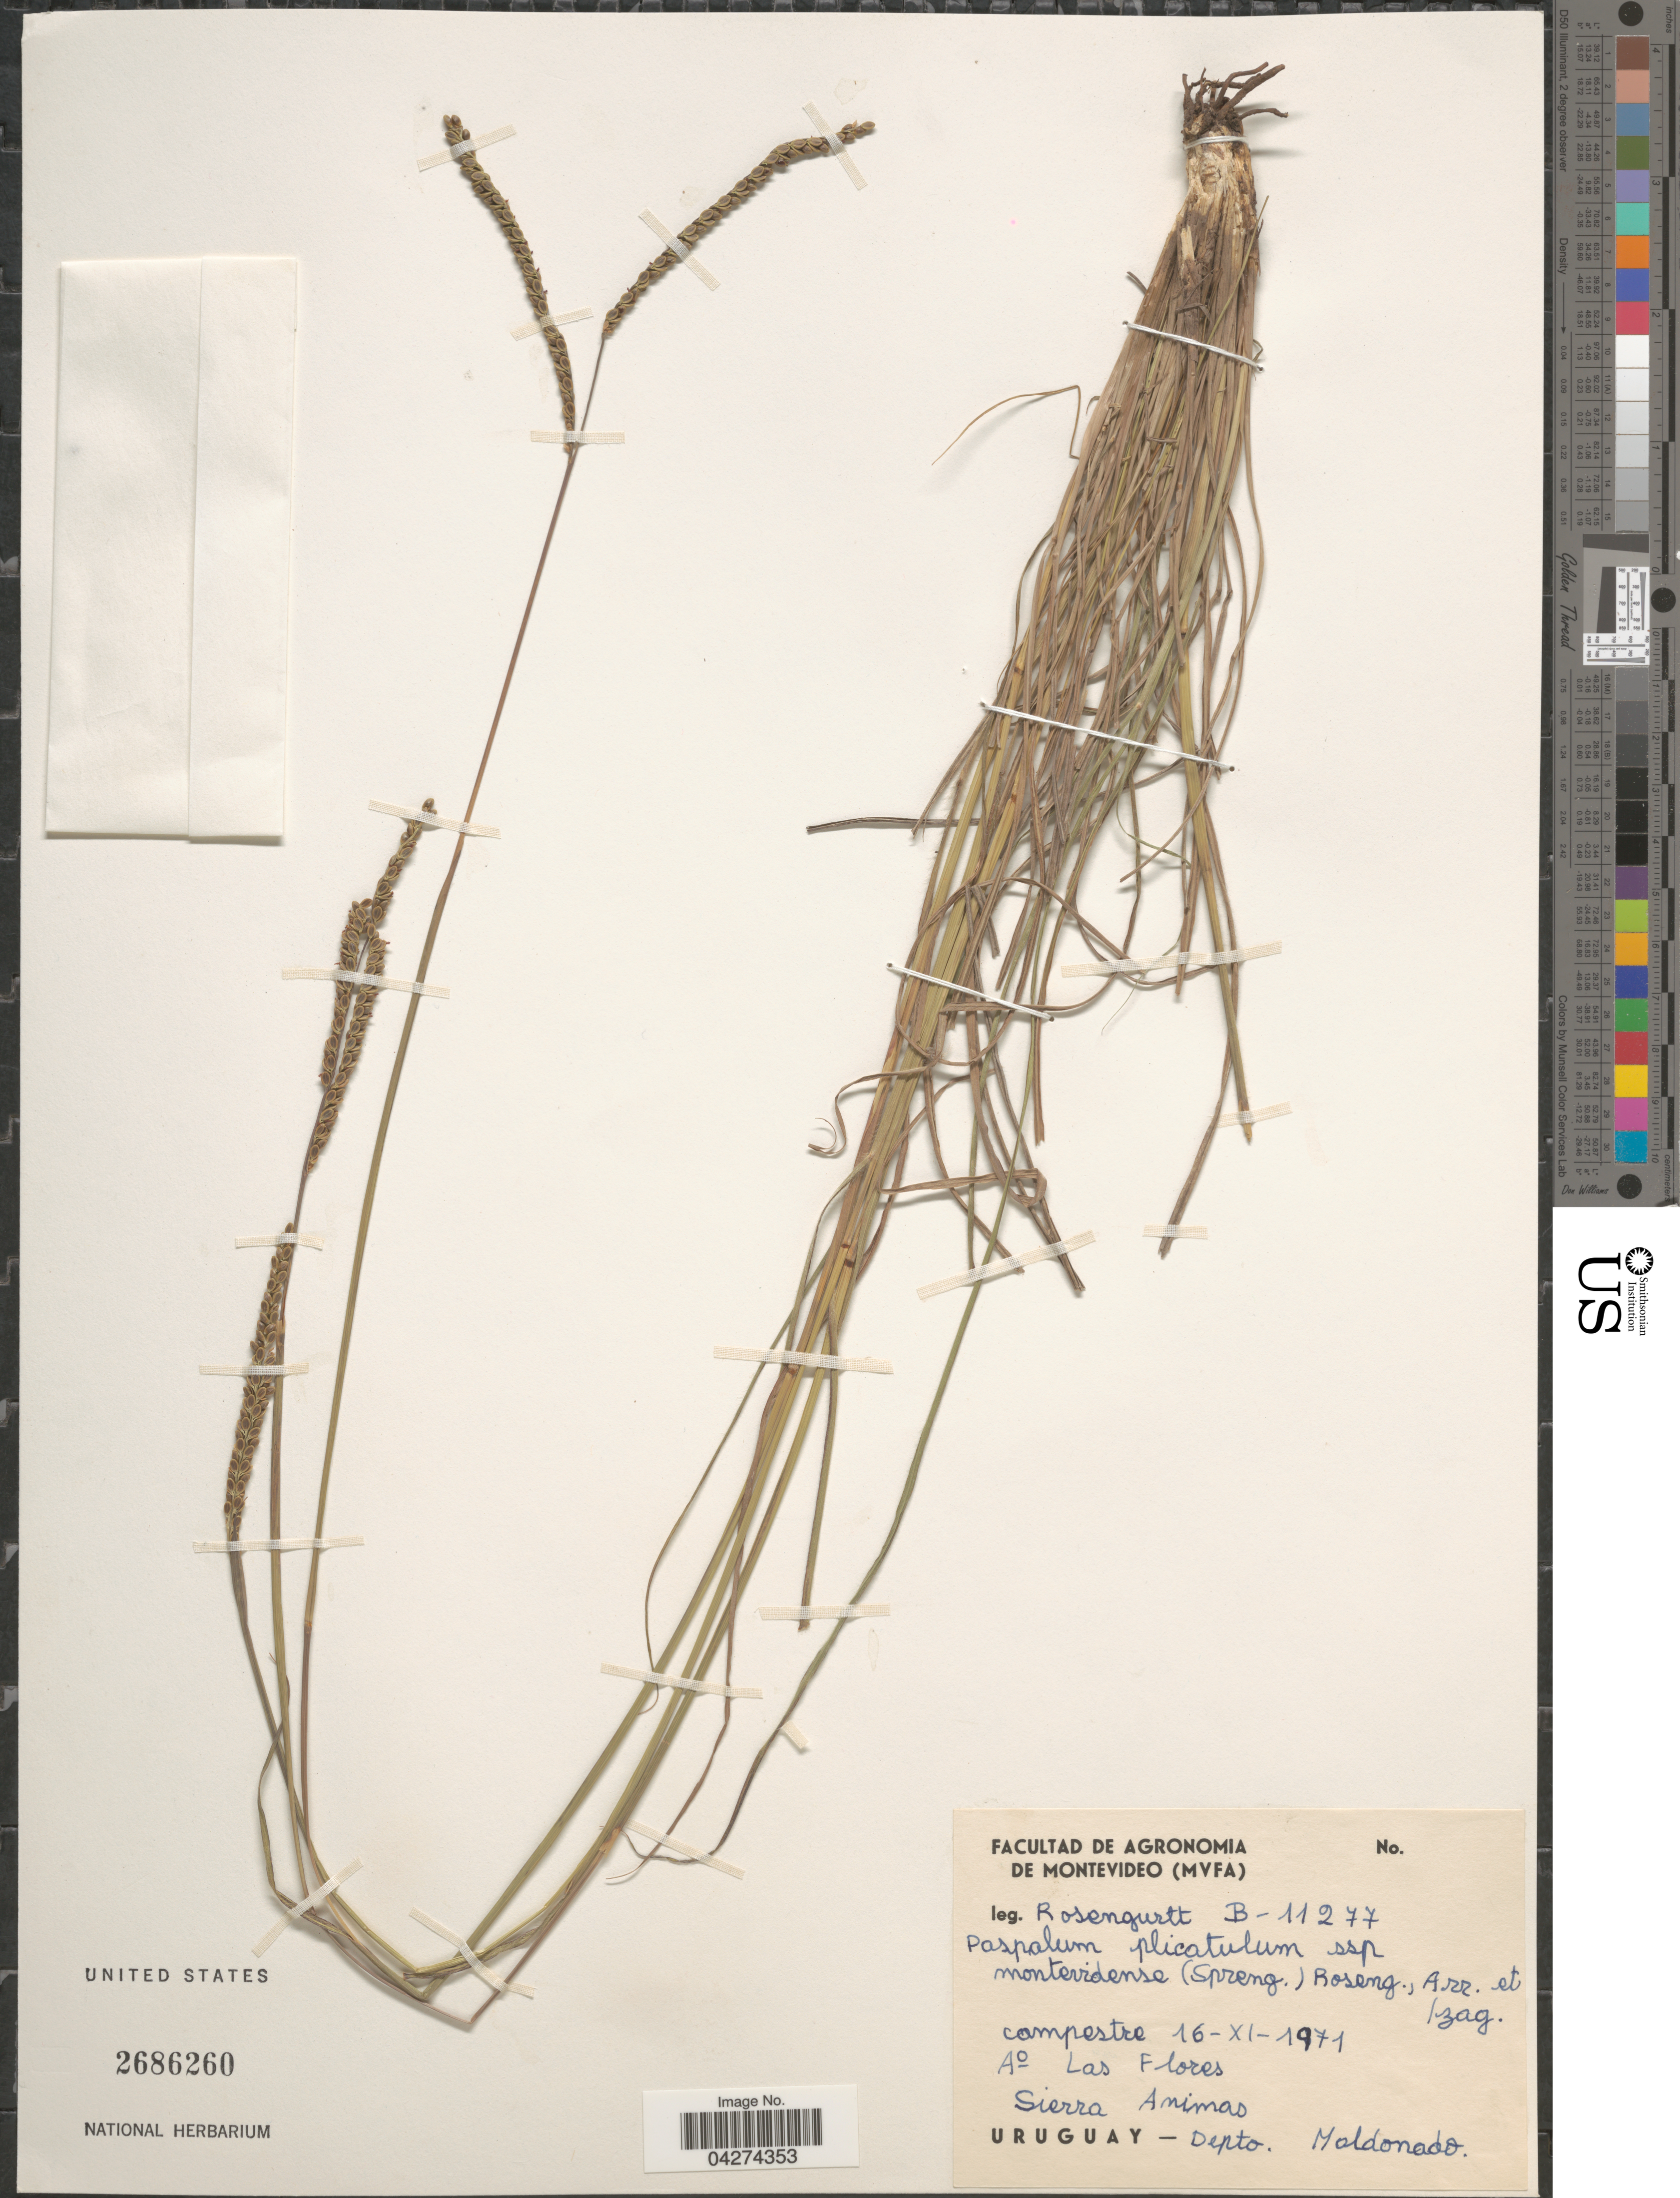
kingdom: Plantae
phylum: Tracheophyta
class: Liliopsida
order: Poales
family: Poaceae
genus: Paspalum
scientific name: Paspalum plicatulum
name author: Michx.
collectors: Rosengurtt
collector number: B-11277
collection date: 1971-11-16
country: Uruguay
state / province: Maldonado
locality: Campestre. Ao Las Flores. Sierra Animao. Depto. Maldonado.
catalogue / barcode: US 2686260